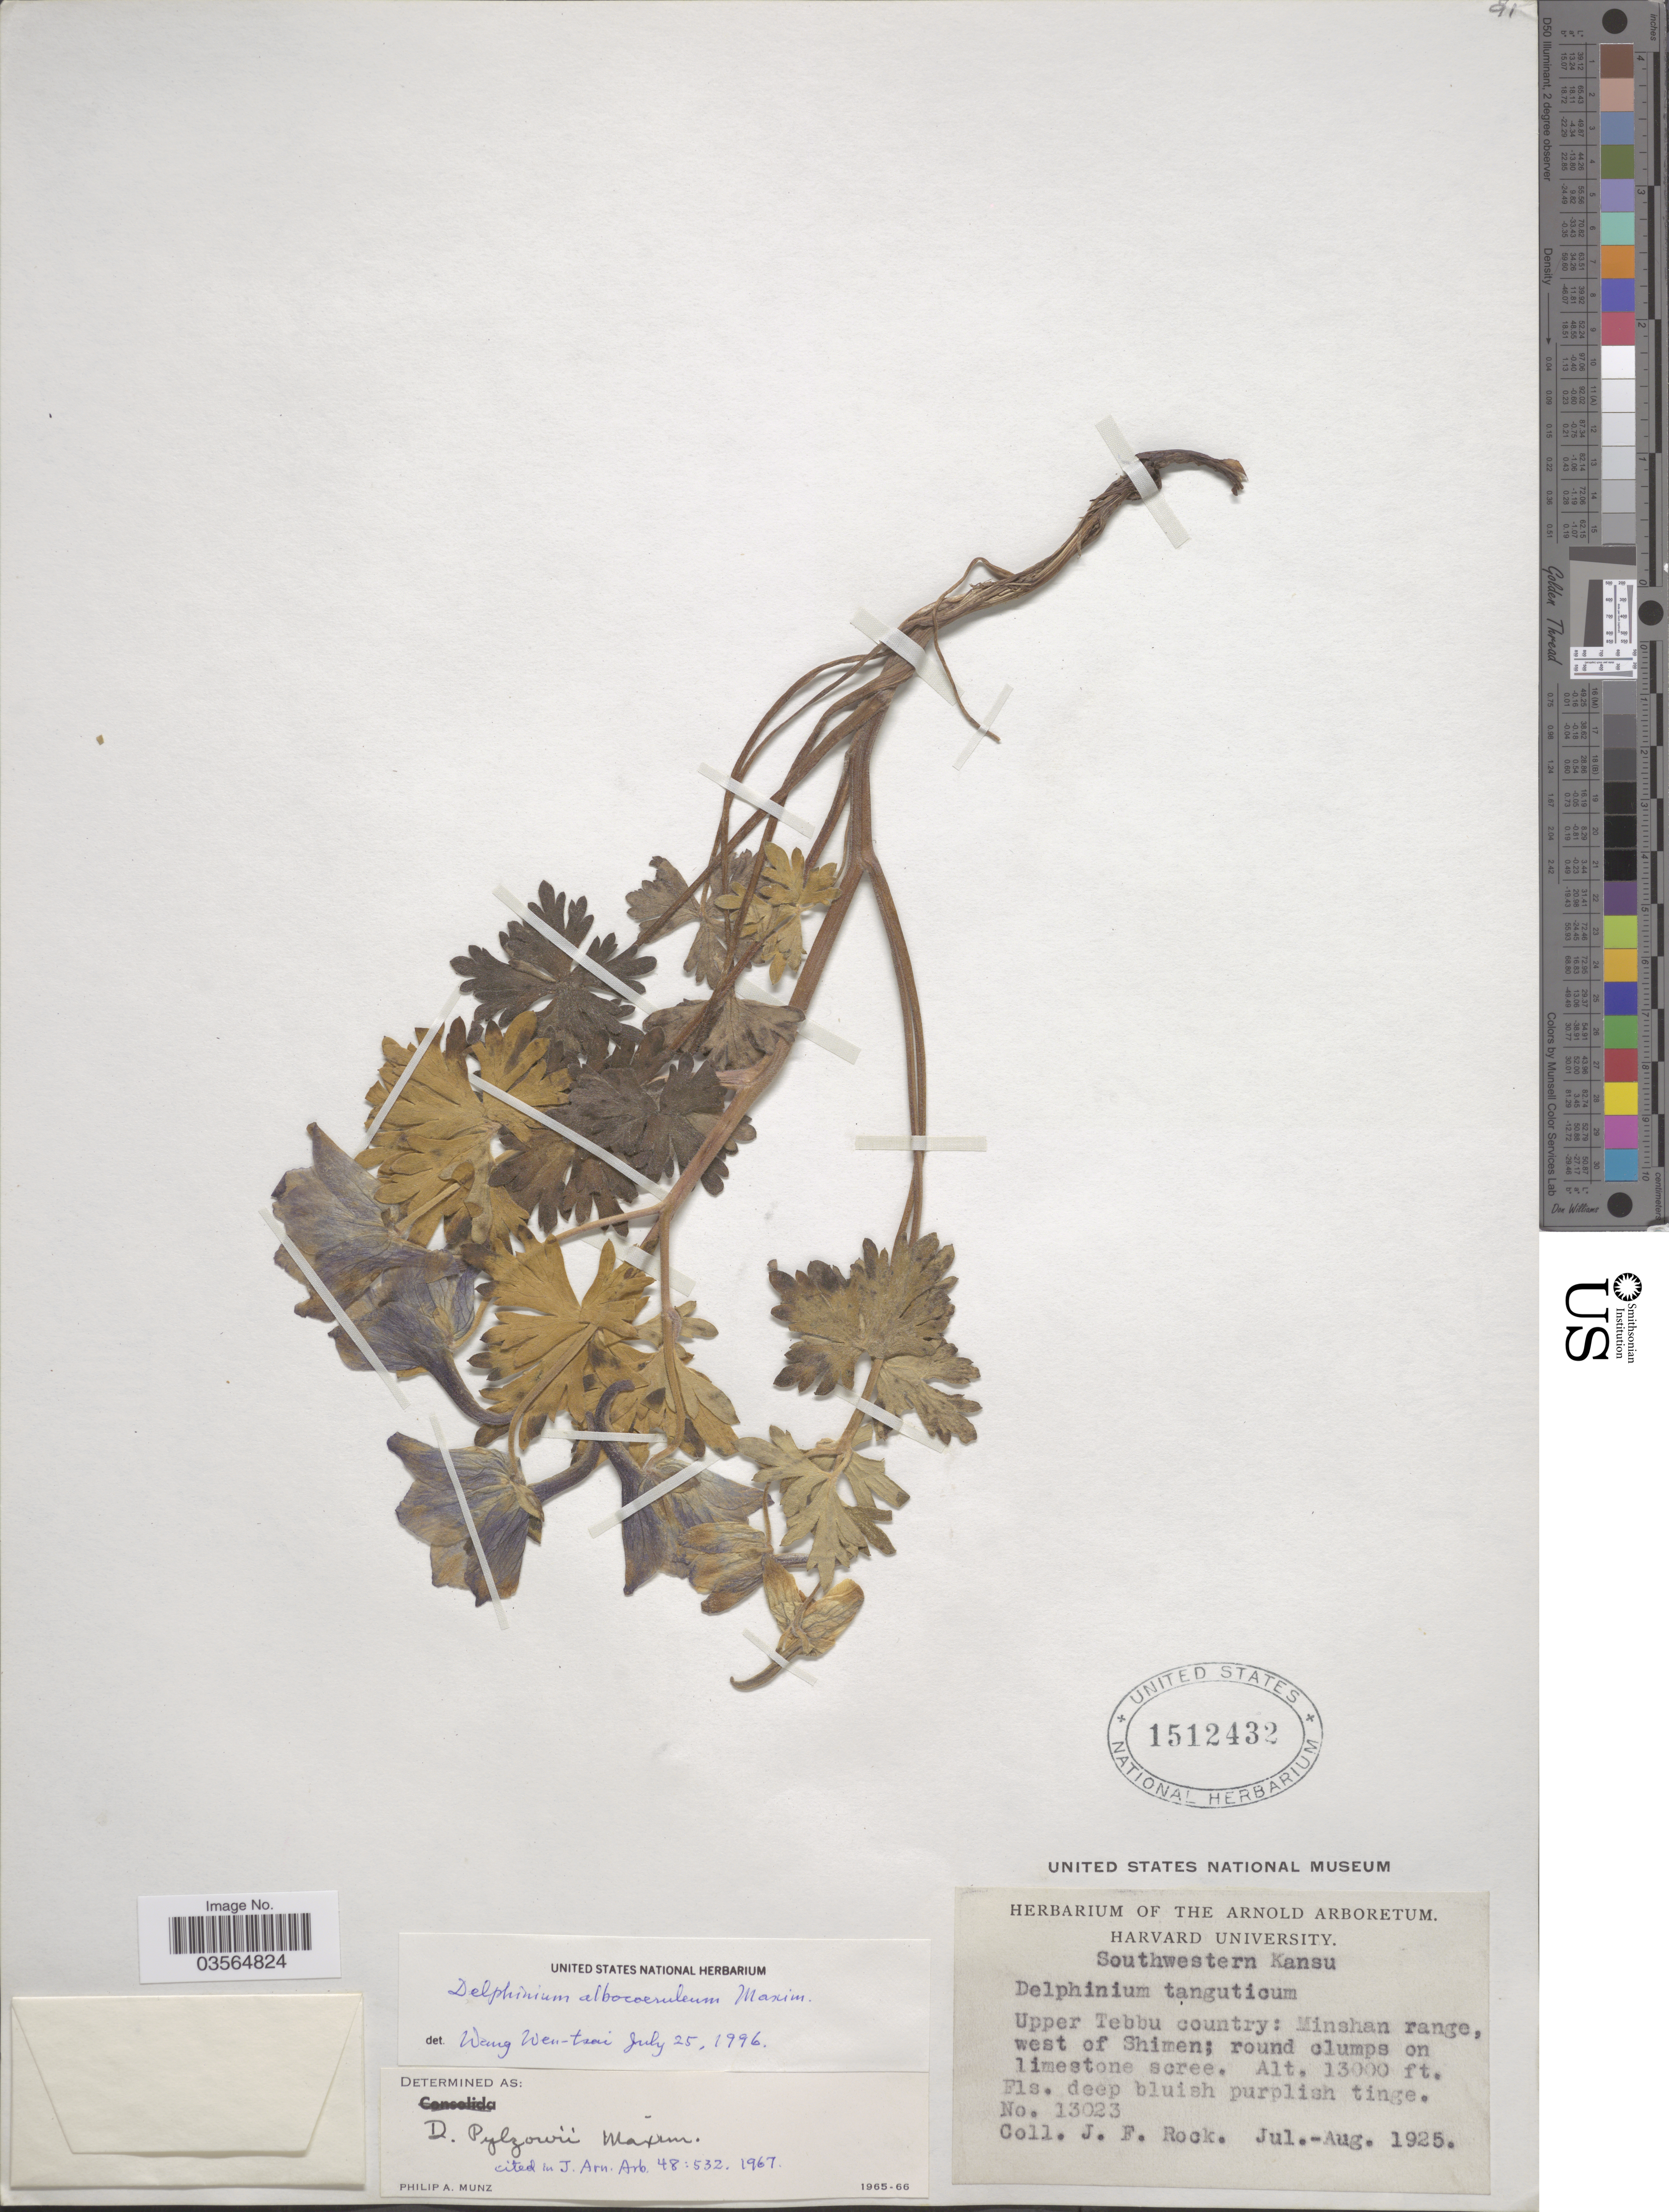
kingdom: Plantae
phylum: Tracheophyta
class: Magnoliopsida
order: Ranunculales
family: Ranunculaceae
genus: Delphinium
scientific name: Delphinium albocoeruleum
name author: Maxim.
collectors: J. Rock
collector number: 13023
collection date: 1925-07/1925-08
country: China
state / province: Gansu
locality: Southwestern Kansu. Upper Tebbu country: Minshan range, west of Shimen; round slumps on limestone scree.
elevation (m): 3962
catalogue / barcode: US 1512432